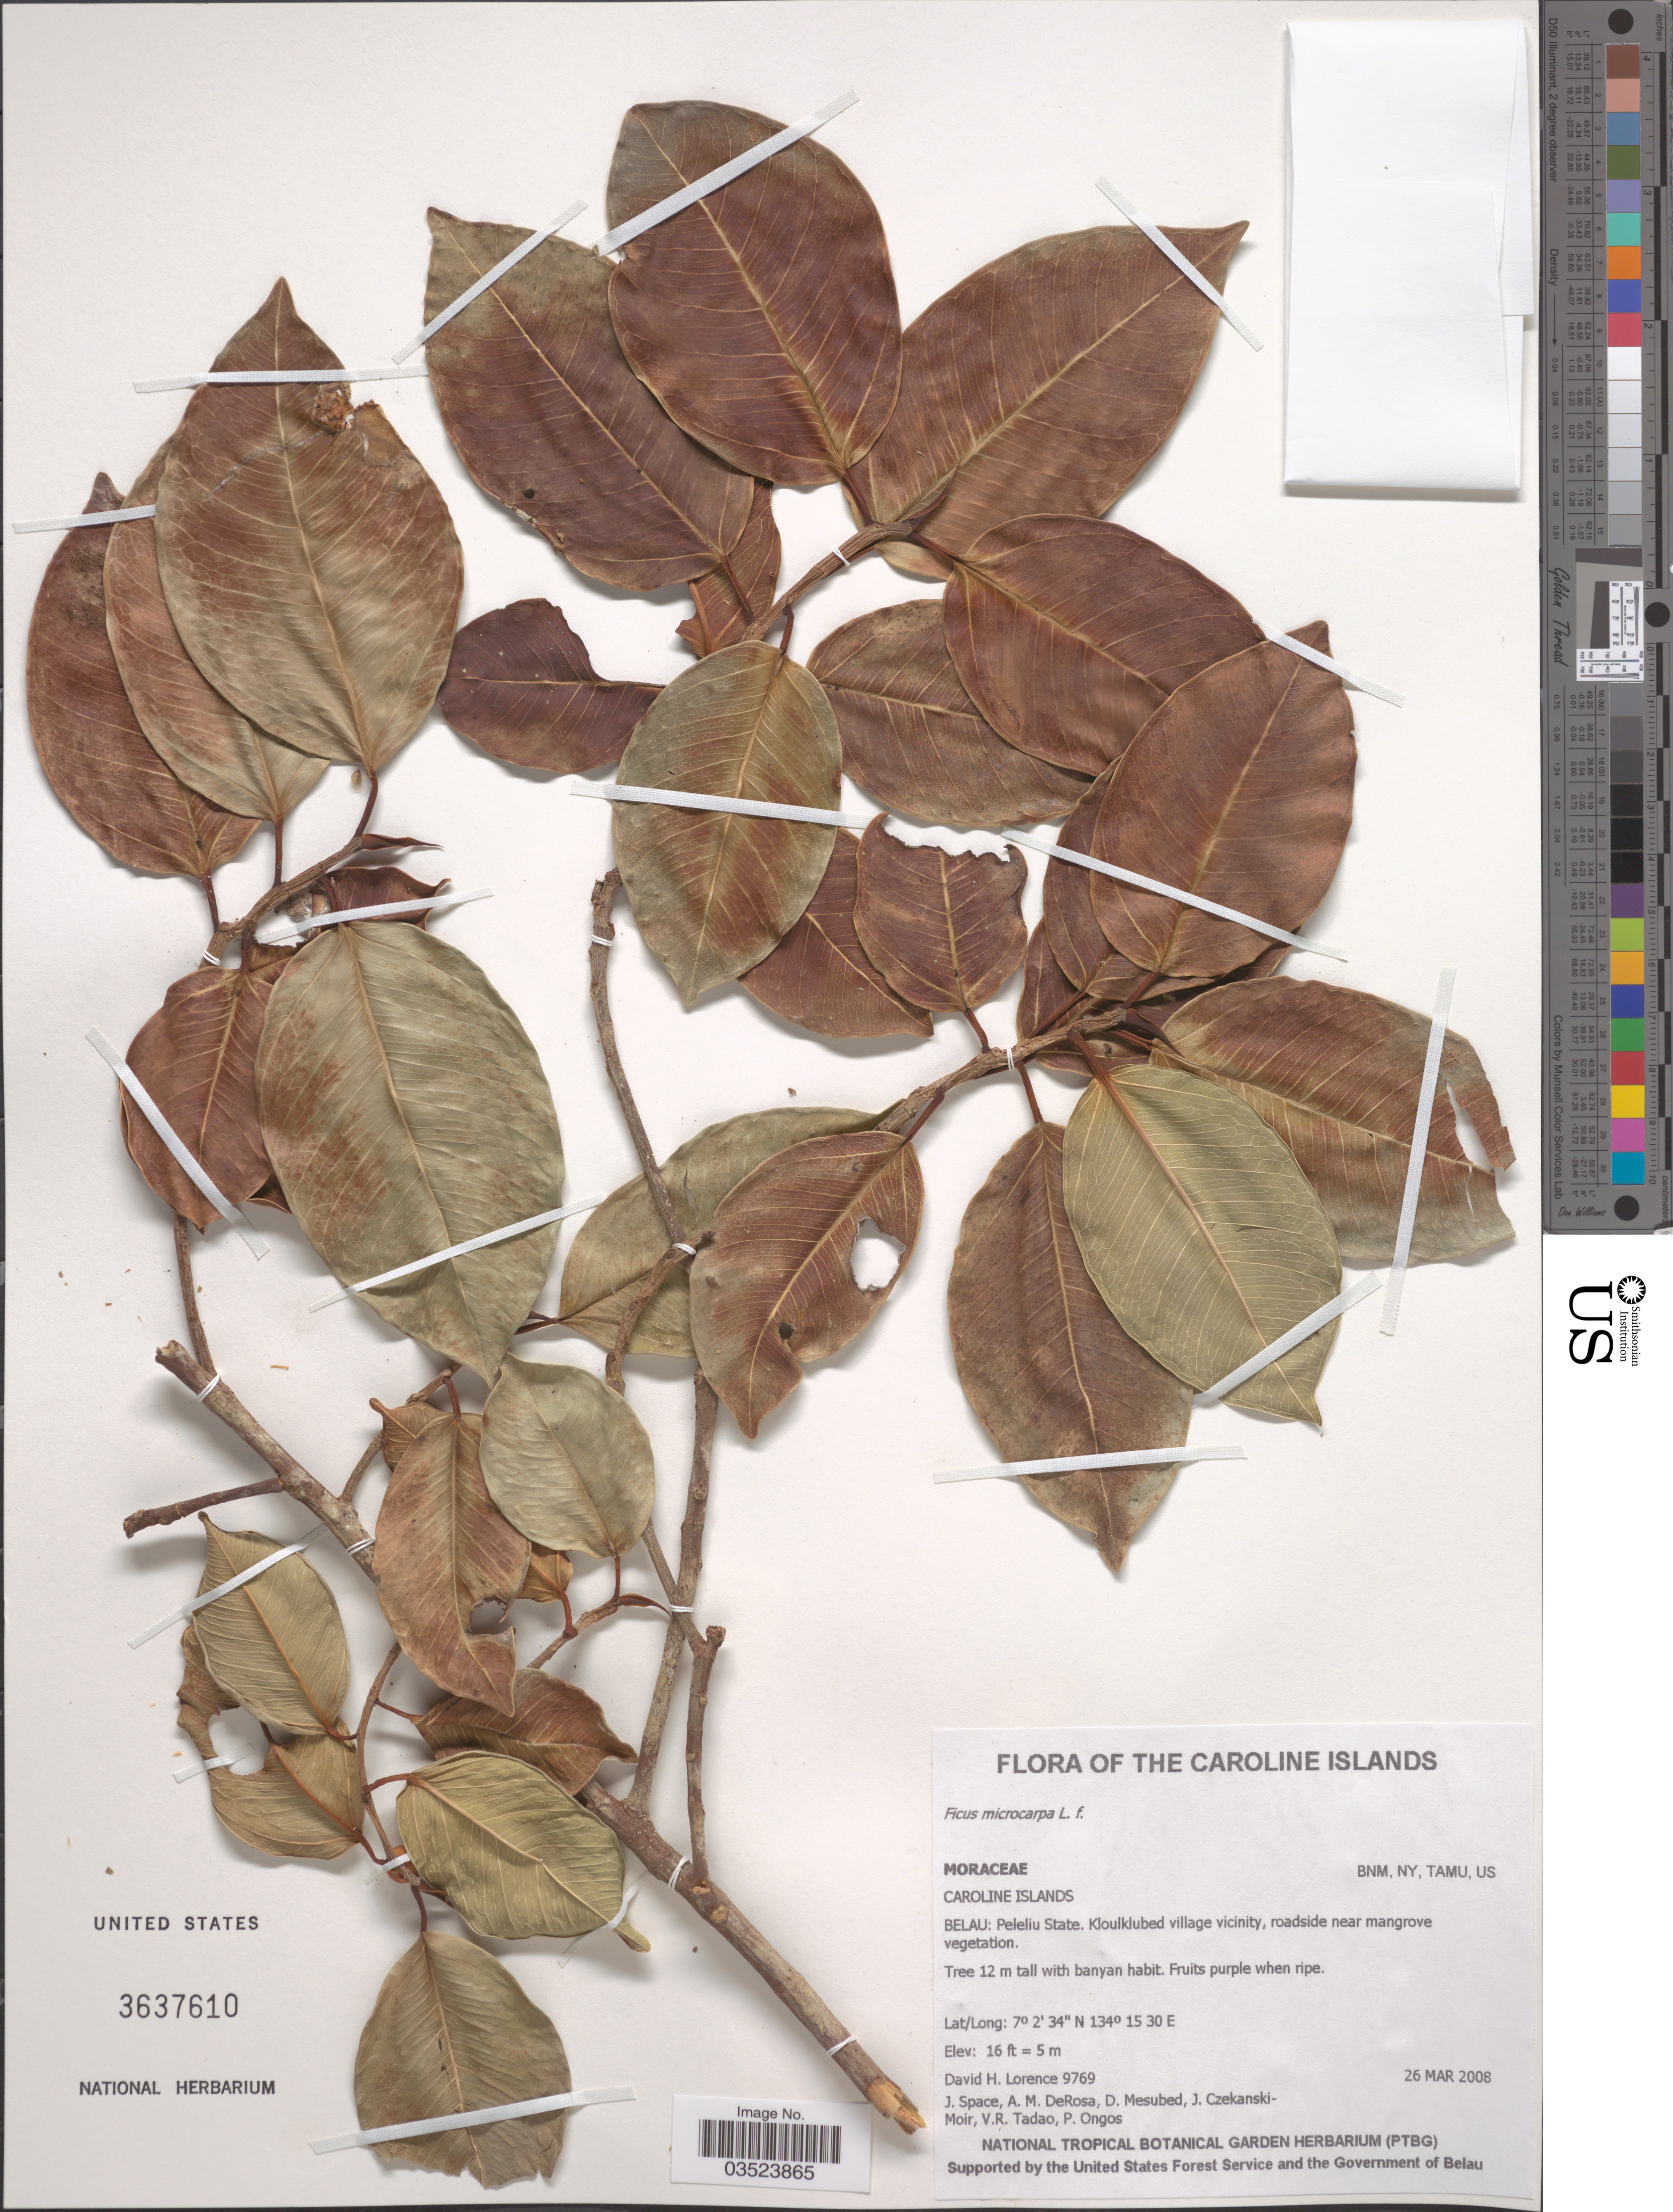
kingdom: Plantae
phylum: Tracheophyta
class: Magnoliopsida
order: Rosales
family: Moraceae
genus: Ficus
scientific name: Ficus microcarpa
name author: L. f.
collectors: D. Lorence, J. Space, A. DeRosa, D. Mesubed & et al.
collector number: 9769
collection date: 2008-03-26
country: Palau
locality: Caroline Islands. Belau: Peleliu State. Kloulklubed village vicinity, roadside near mangrove vegetation.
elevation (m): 5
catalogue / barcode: US 3637610